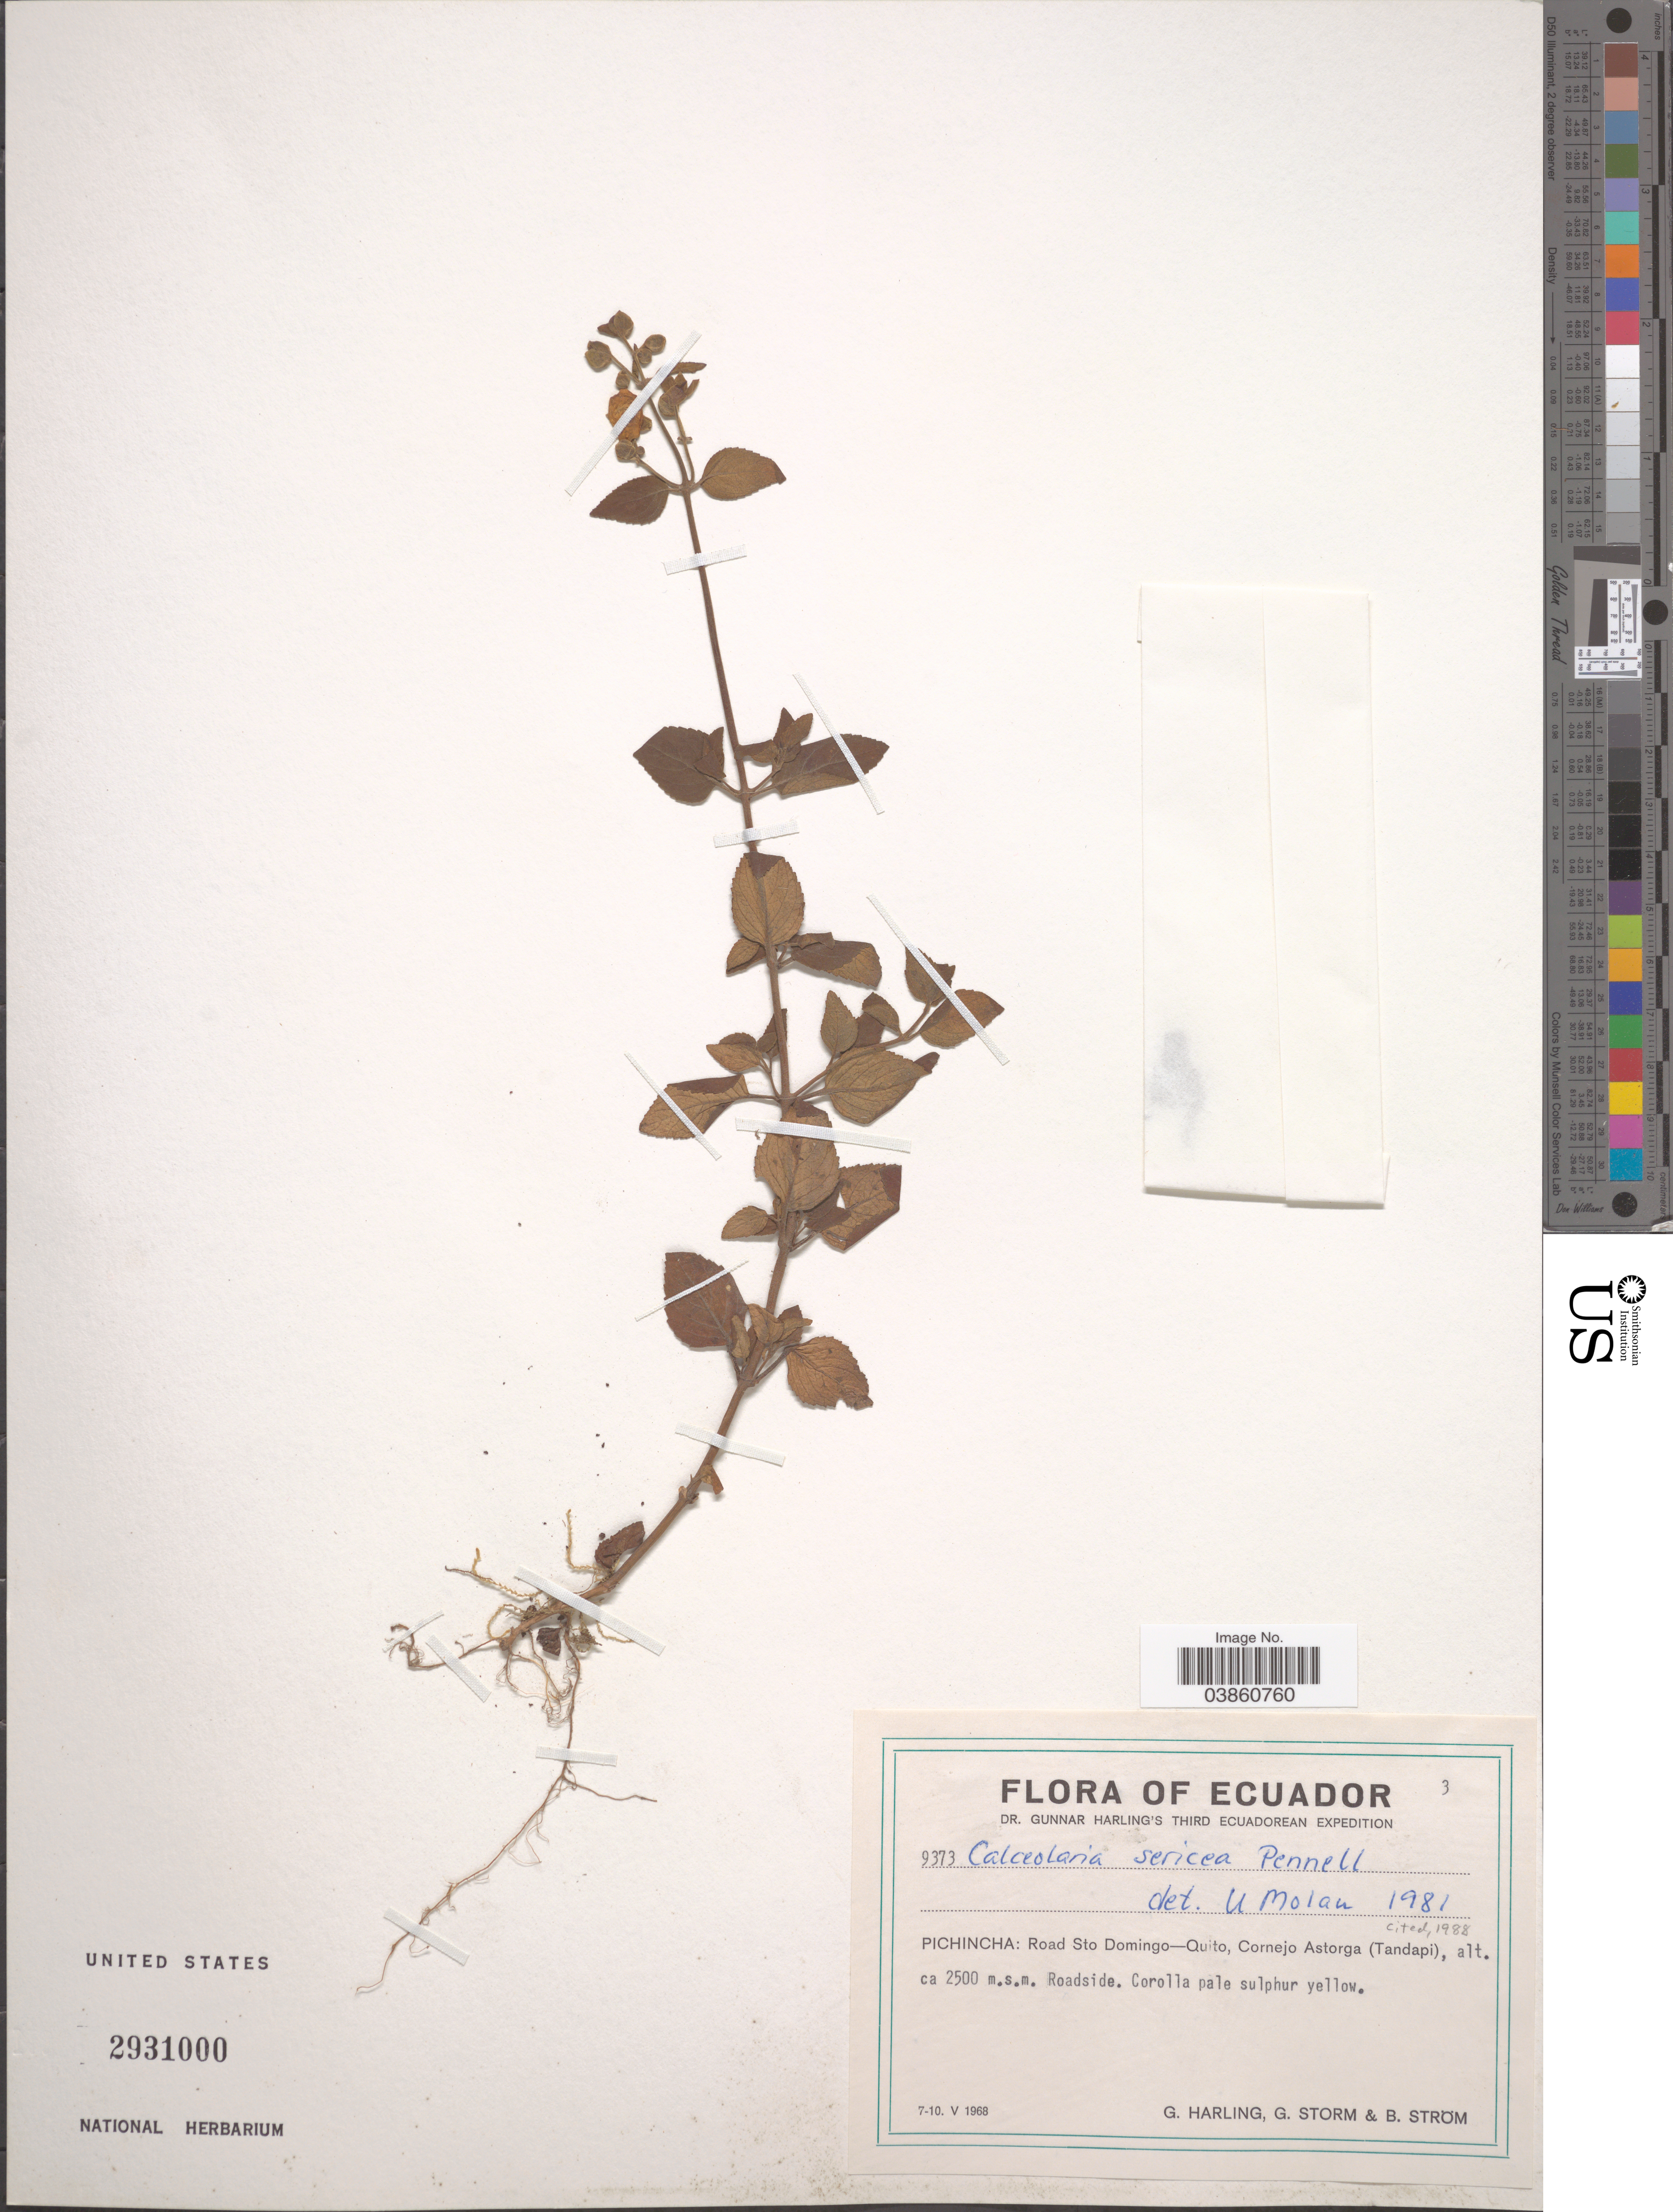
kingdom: Plantae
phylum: Tracheophyta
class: Magnoliopsida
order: Lamiales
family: Calceolariaceae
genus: Calceolaria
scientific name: Calceolaria sericea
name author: Pennell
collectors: G. Harling, G. Storm & B. Ström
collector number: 9373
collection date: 1968-05-07/1968-05-10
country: Ecuador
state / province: Pichincha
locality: Road Sto Domingo-Quoito, Cornejo Astorga (Tandapi).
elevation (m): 2500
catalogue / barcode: US 2931000